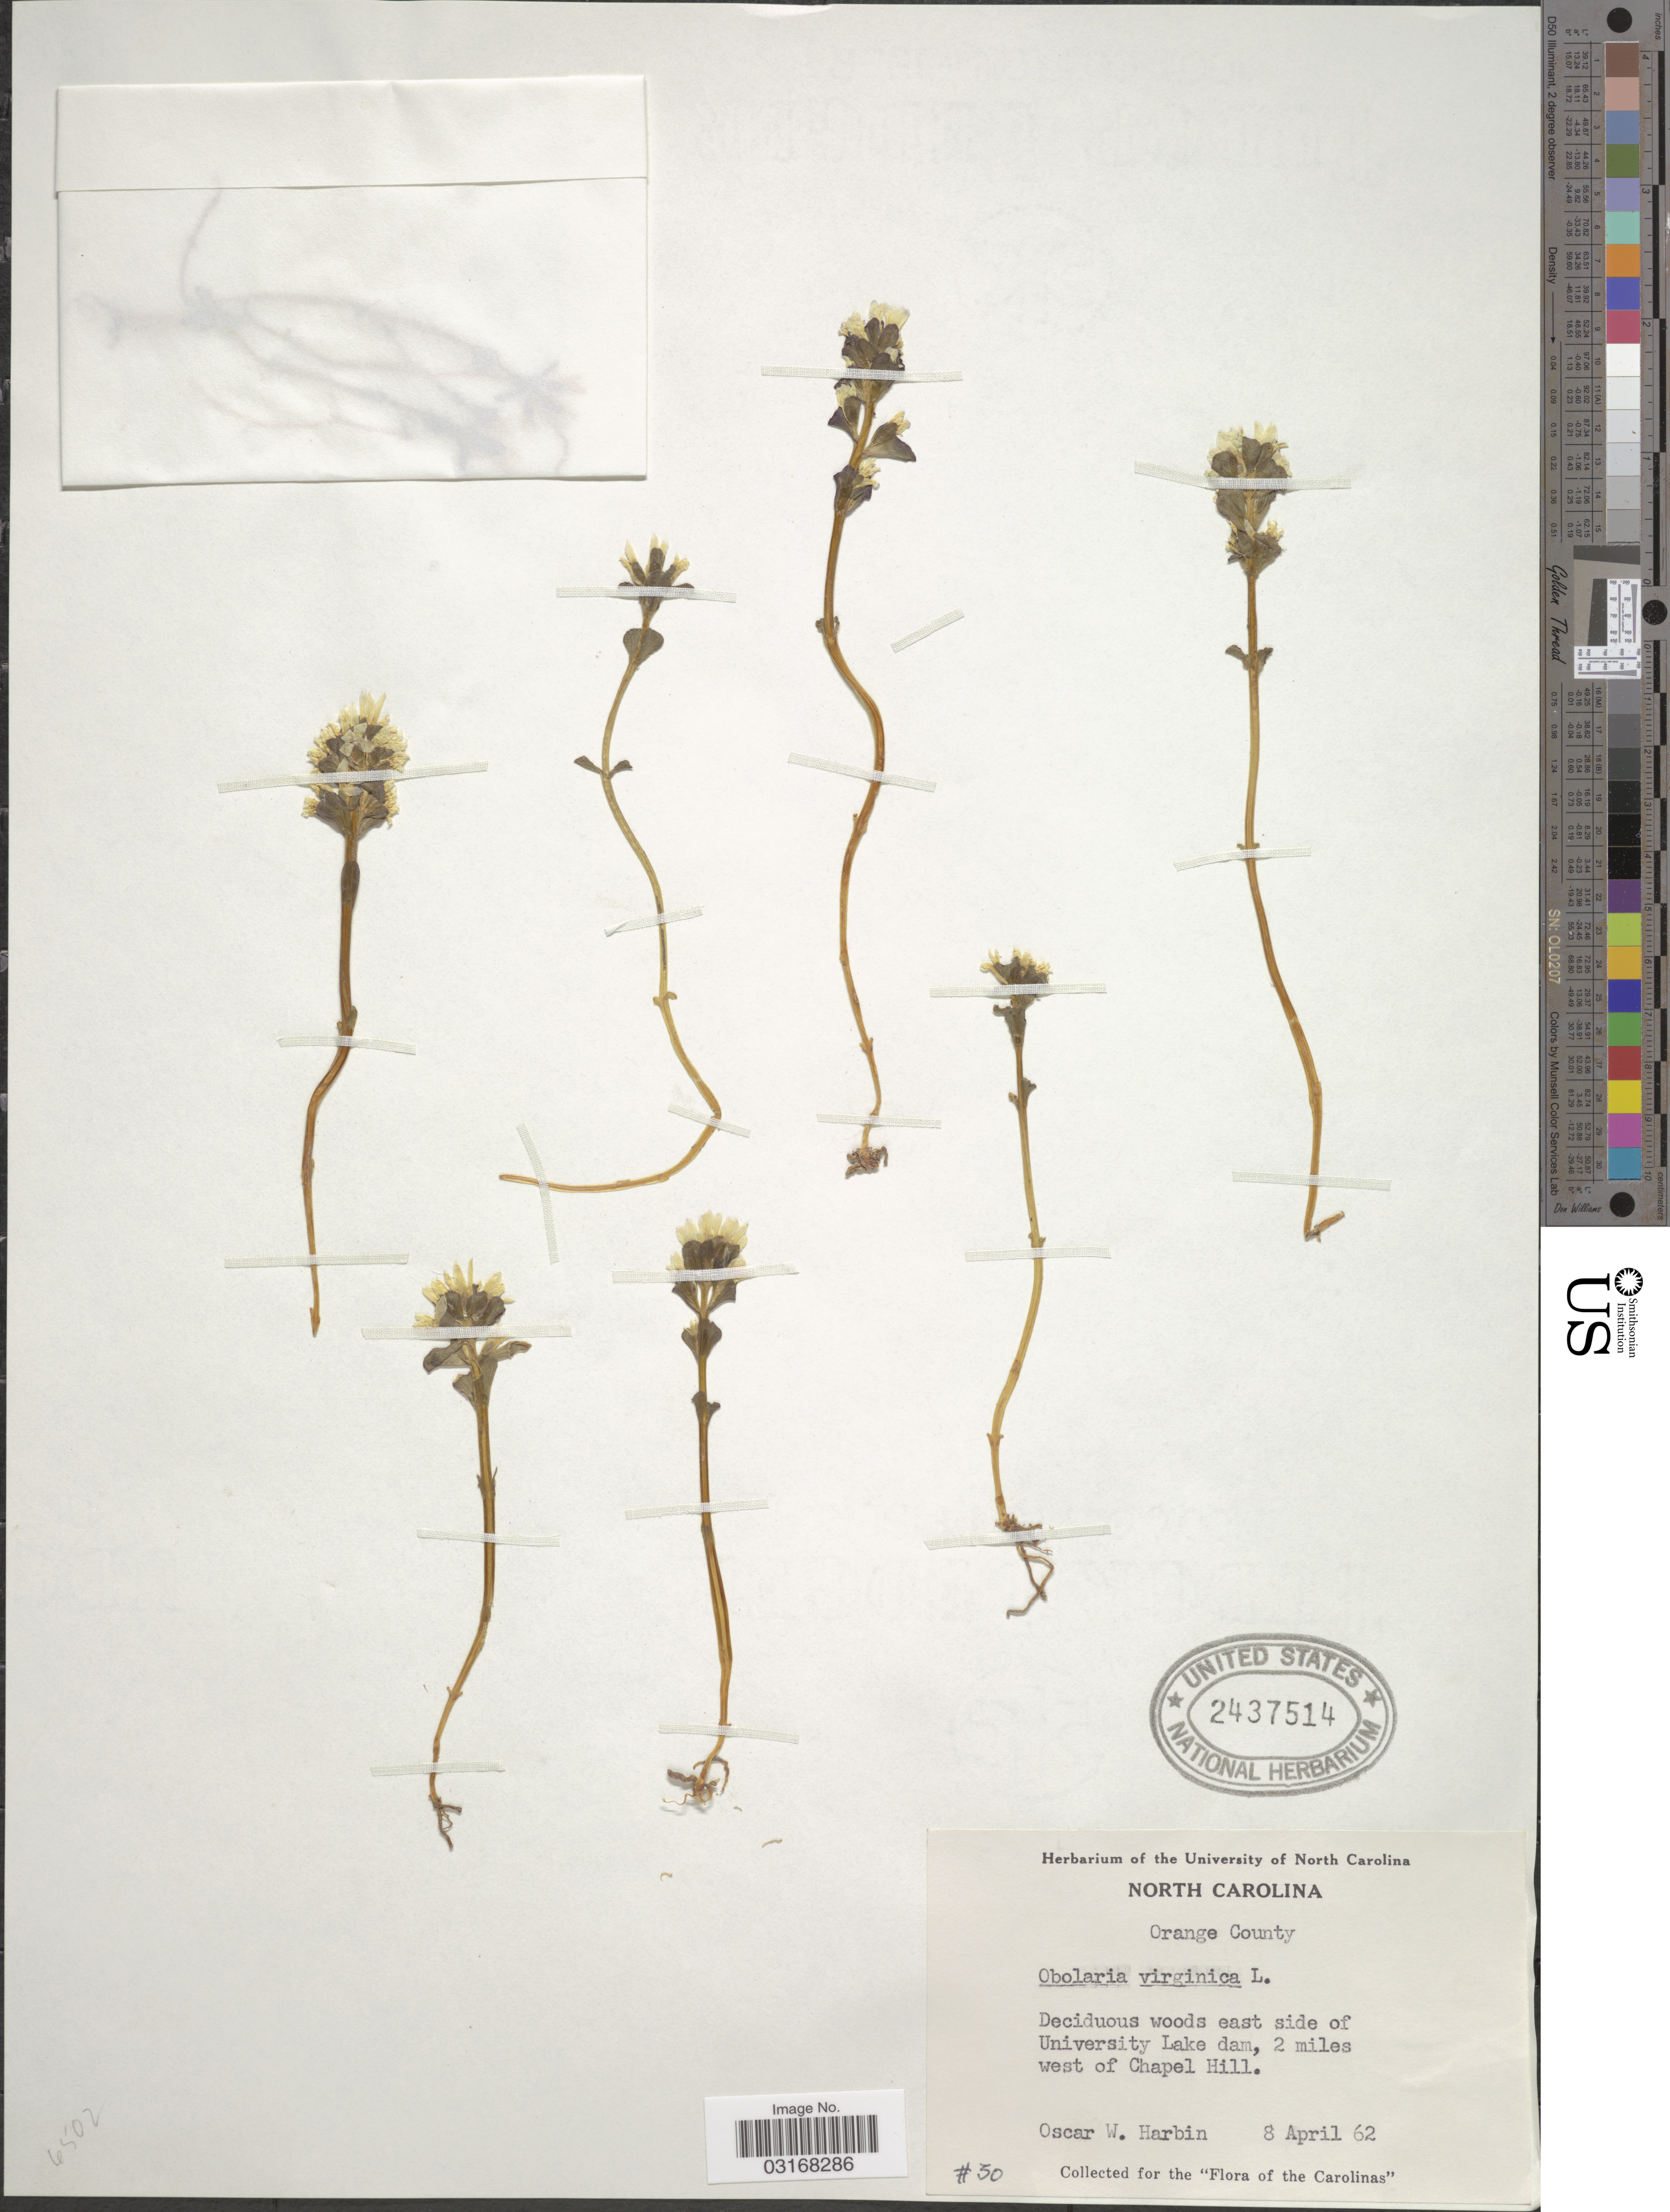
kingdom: Plantae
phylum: Tracheophyta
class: Magnoliopsida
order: Gentianales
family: Gentianaceae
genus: Obolaria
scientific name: Obolaria virginica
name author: L.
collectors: O. Harbin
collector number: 30*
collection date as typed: Transcribed d/m/y: 8/4/62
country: United States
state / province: North Carolina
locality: Orange County. East side of University Lake dam, 2 miles west of Chapel Hill.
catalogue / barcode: US 2437514